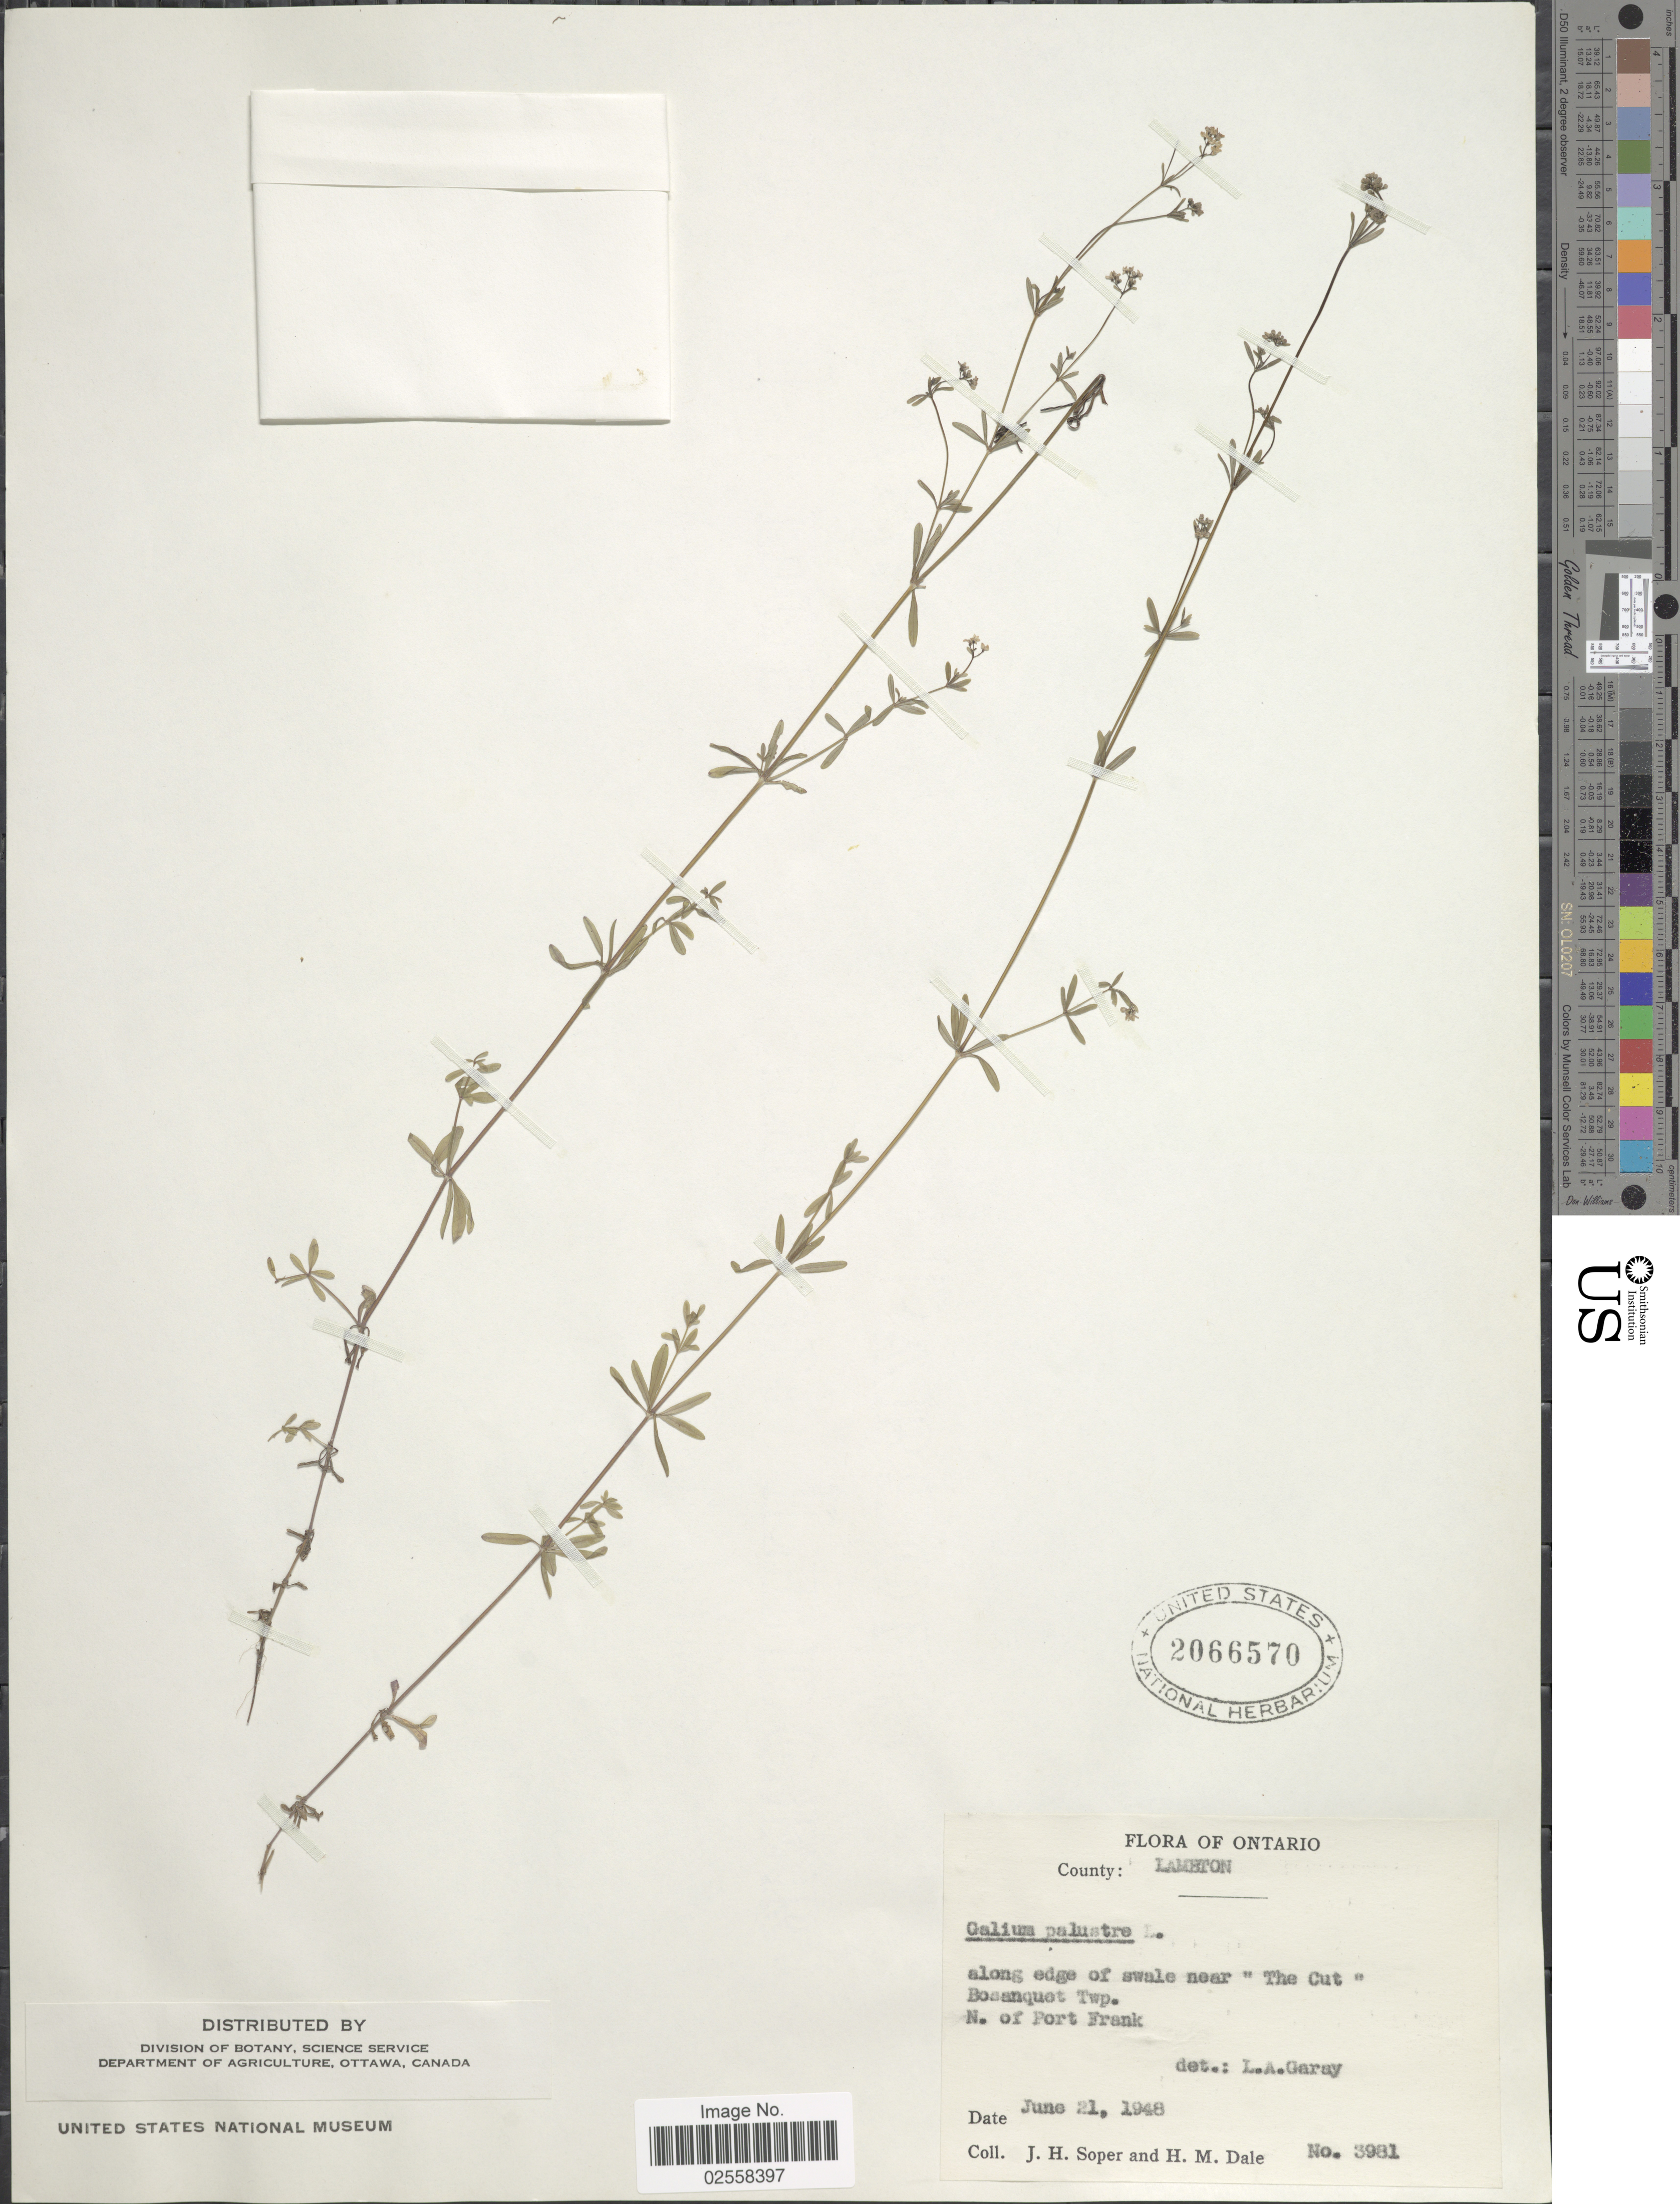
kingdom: Plantae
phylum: Tracheophyta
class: Magnoliopsida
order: Gentianales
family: Rubiaceae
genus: Galium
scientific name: Galium plumosum subsp. plumosum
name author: Rusby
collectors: J. H. Soper & H. M. Dale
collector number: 3981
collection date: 1948-06-21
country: Canada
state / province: Ontario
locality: County Lambton, along edge of swale near "The Cut", Bosanquet Twp., N. of Port Frank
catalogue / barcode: US 2066570